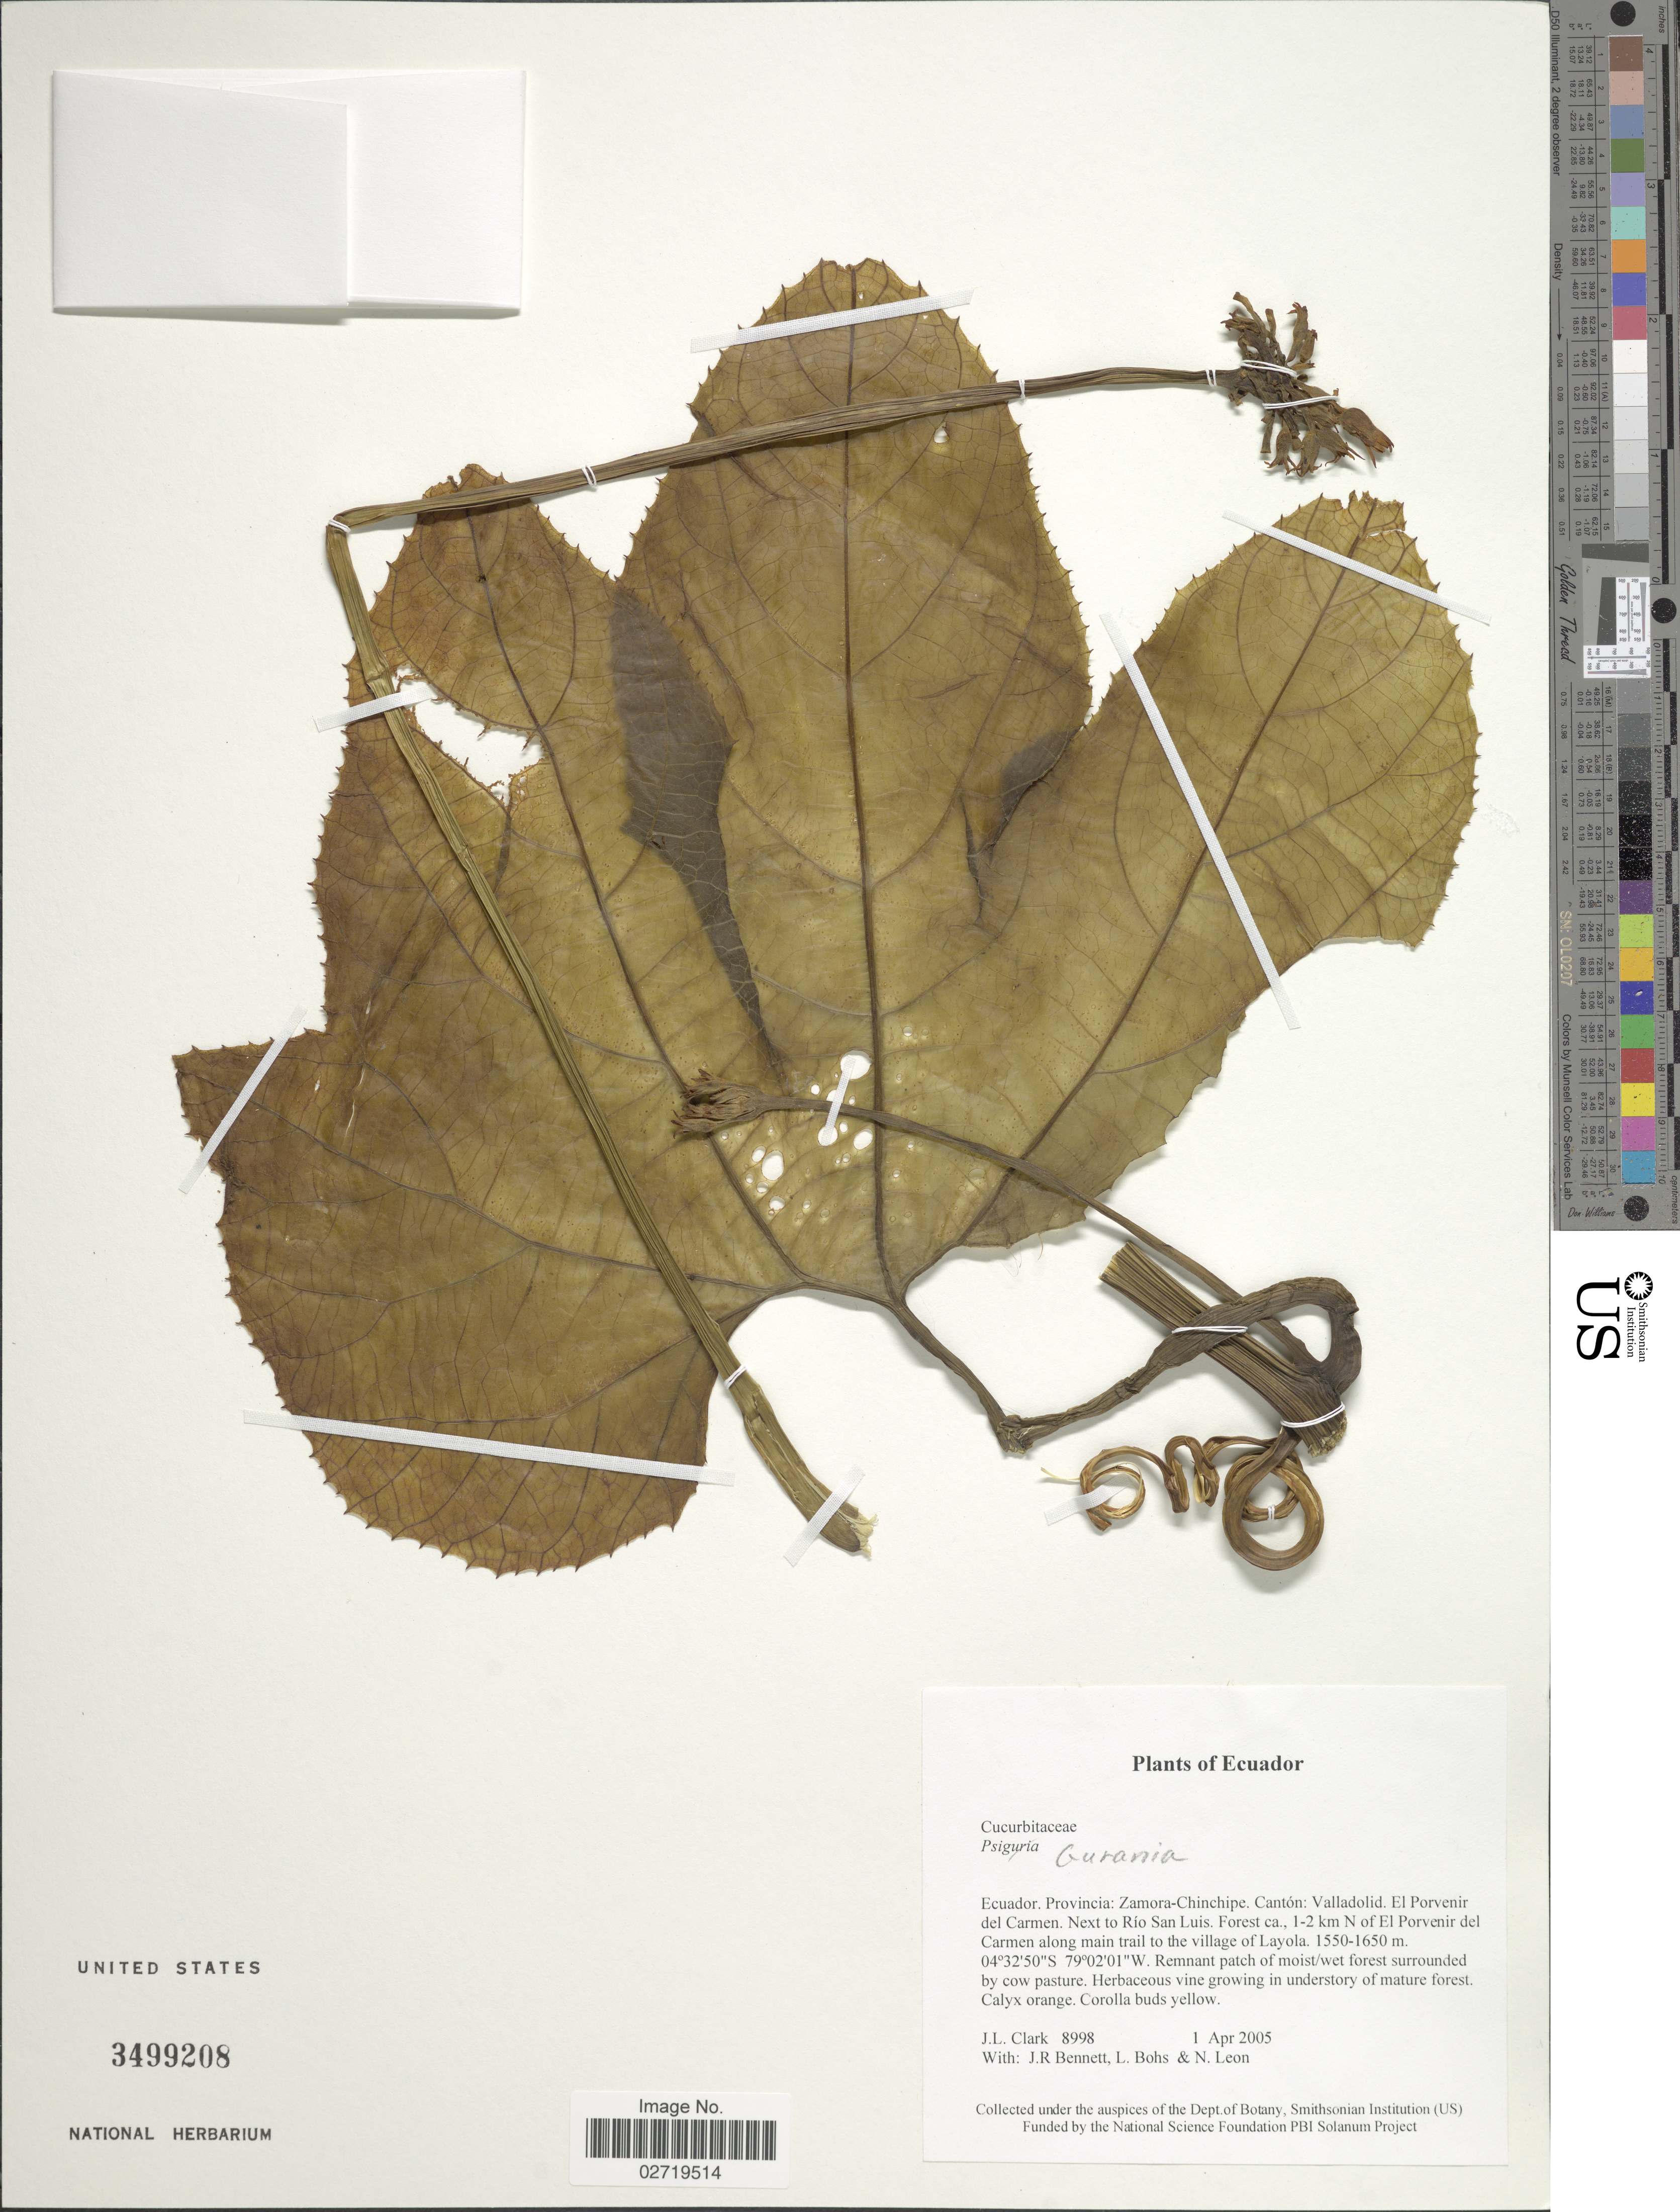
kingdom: Plantae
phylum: Tracheophyta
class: Magnoliopsida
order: Cucurbitales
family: Cucurbitaceae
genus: Gurania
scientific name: Gurania sp.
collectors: J. L. Clark, J. R. Bennett, L. A. Bohs & N. Leon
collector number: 8998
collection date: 2005-04-01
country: Ecuador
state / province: Zamora-Chinchipe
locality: Cantón: Valladolid. El Porvenir del Carmen. Next to Río San Luis. Forest ca. 1-2 km N of El Porvenir del Carmen along main trail to the village of Layola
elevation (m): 1550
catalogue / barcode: US 3499208